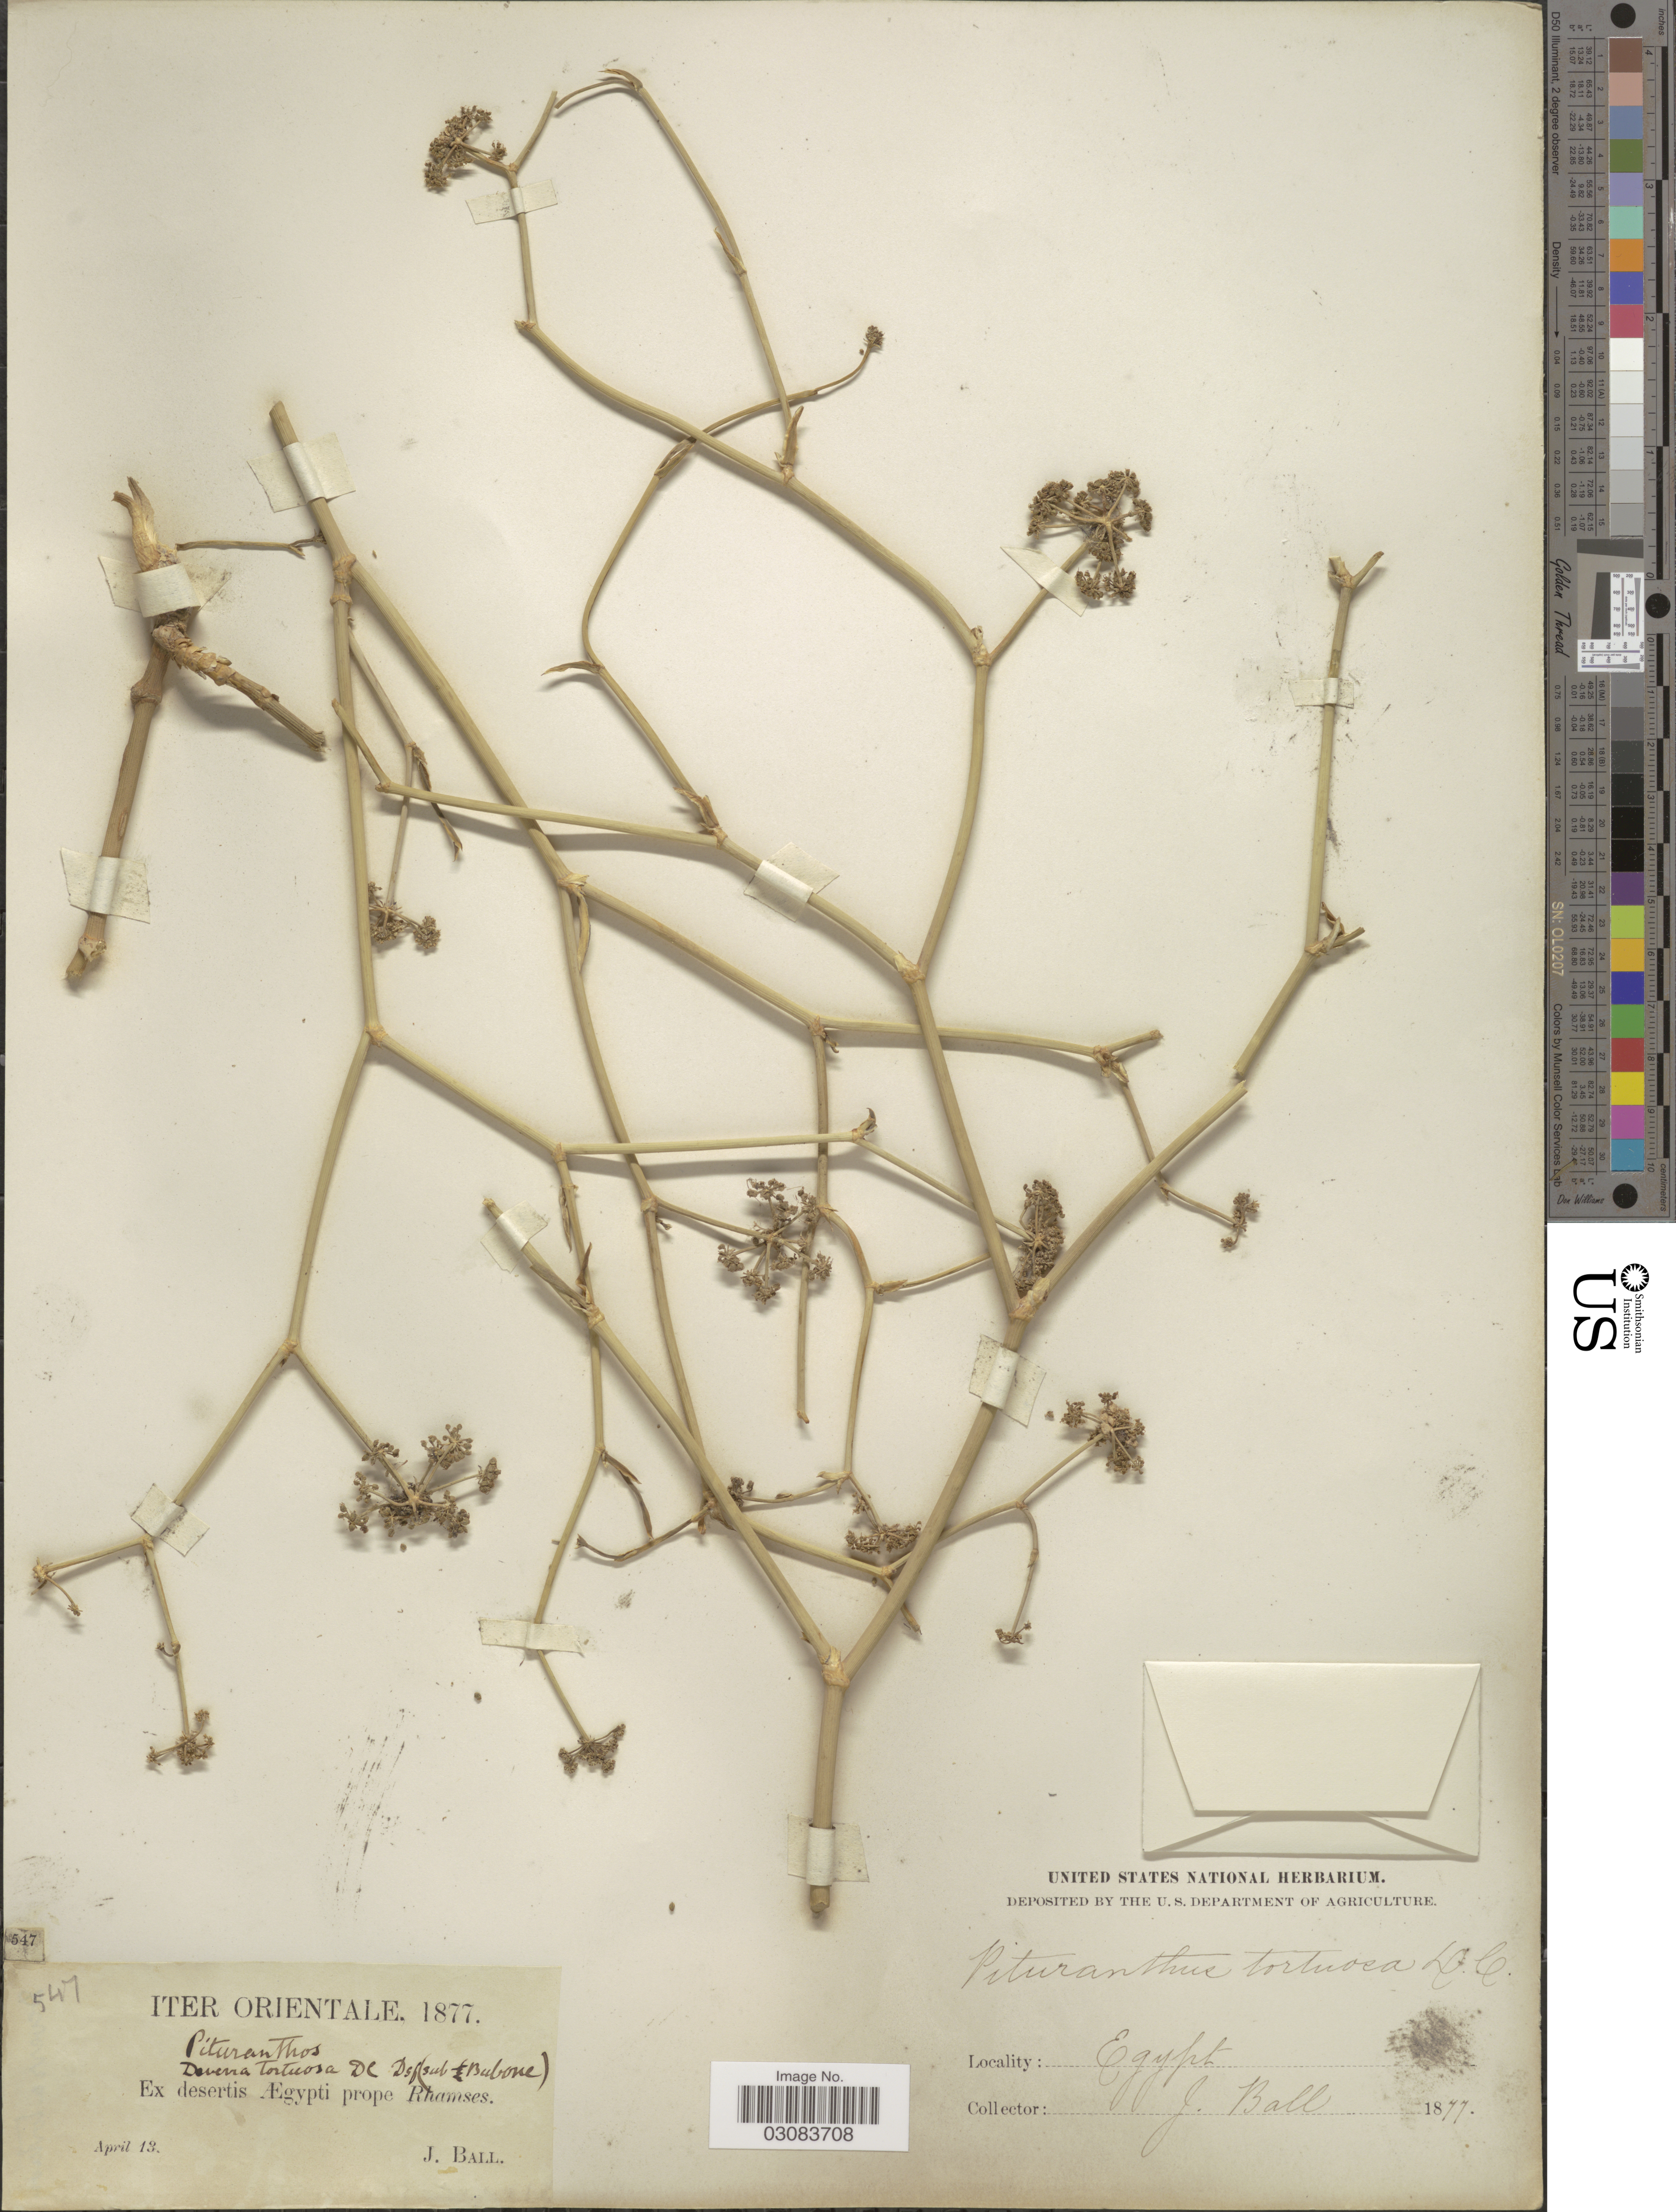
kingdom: Plantae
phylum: Tracheophyta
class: Magnoliopsida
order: Apiales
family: Apiaceae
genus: Deverra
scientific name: Deverra tortuosa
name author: (Desf.) DC.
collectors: J. Ball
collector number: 547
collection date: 1877-04-13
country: Egypt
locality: Ex desertis Ægypti prope Rhamses.